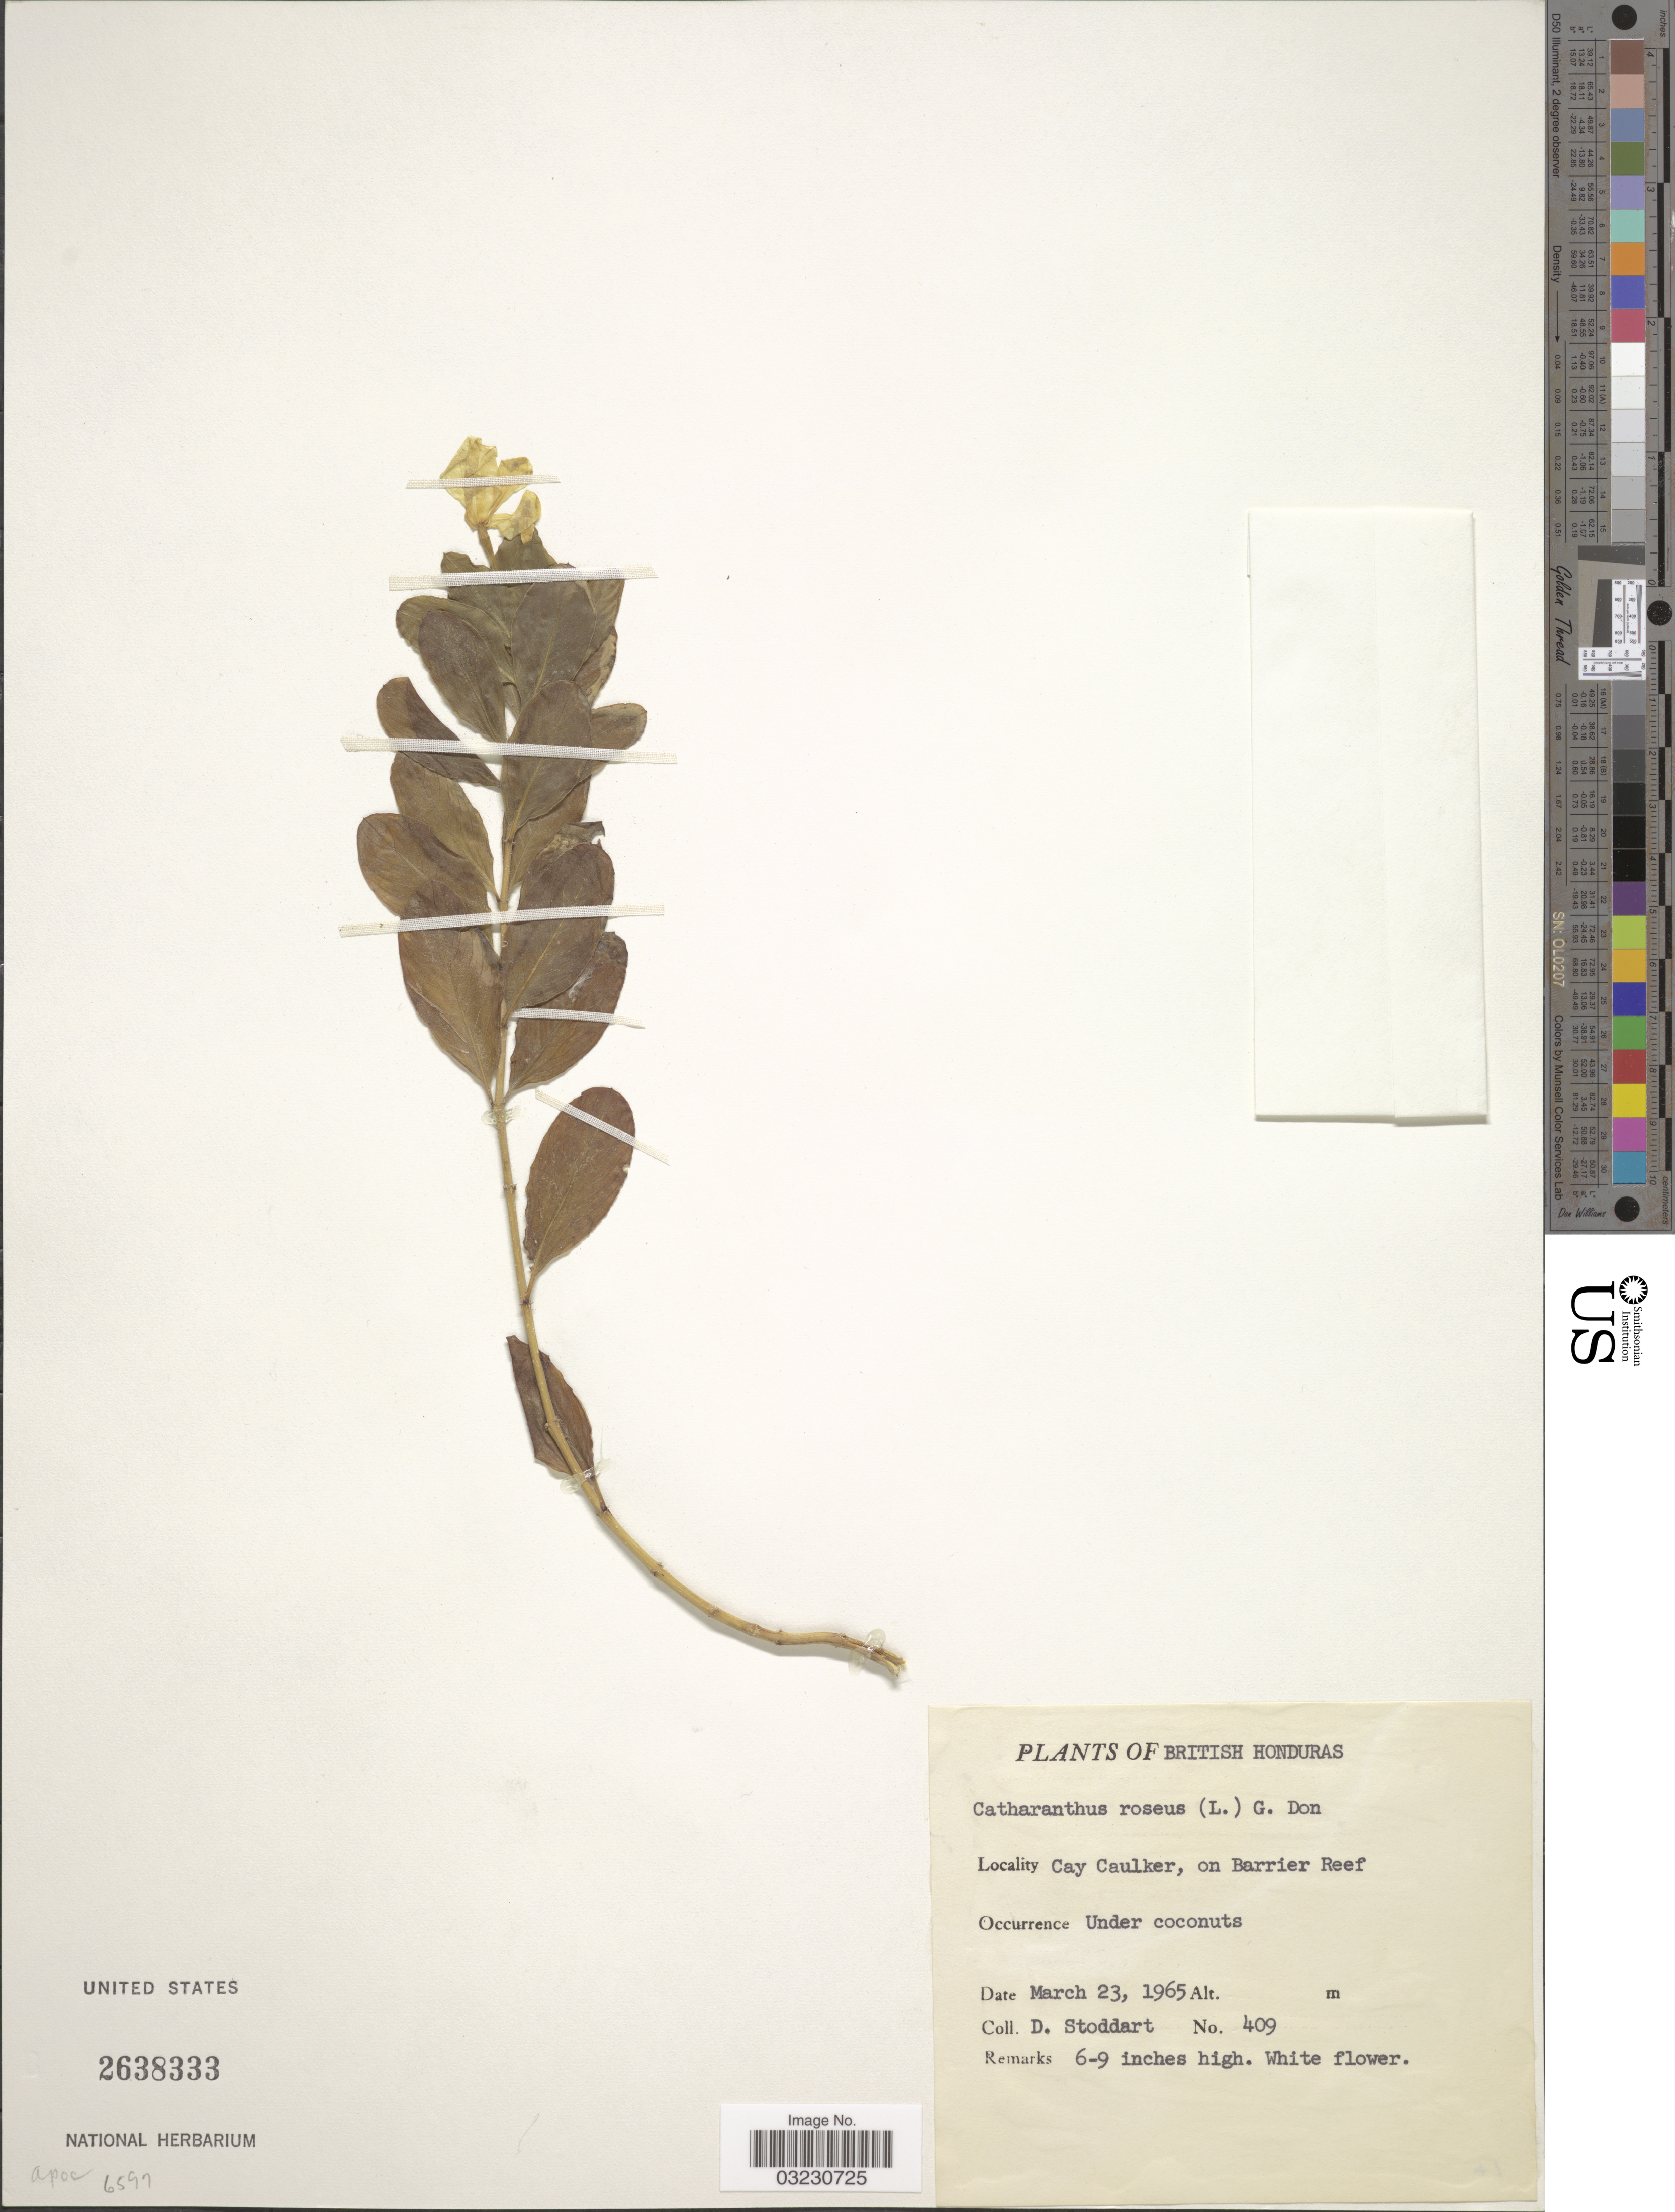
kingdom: Plantae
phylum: Tracheophyta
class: Magnoliopsida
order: Gentianales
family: Apocynaceae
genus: Catharanthus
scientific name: Catharanthus roseus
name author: (L.) G. Don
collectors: D. Stoddart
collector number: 409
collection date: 1965-03-23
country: Belize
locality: British Honduras, Cay Caulker, on Barrier Reef.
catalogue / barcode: US 2638333